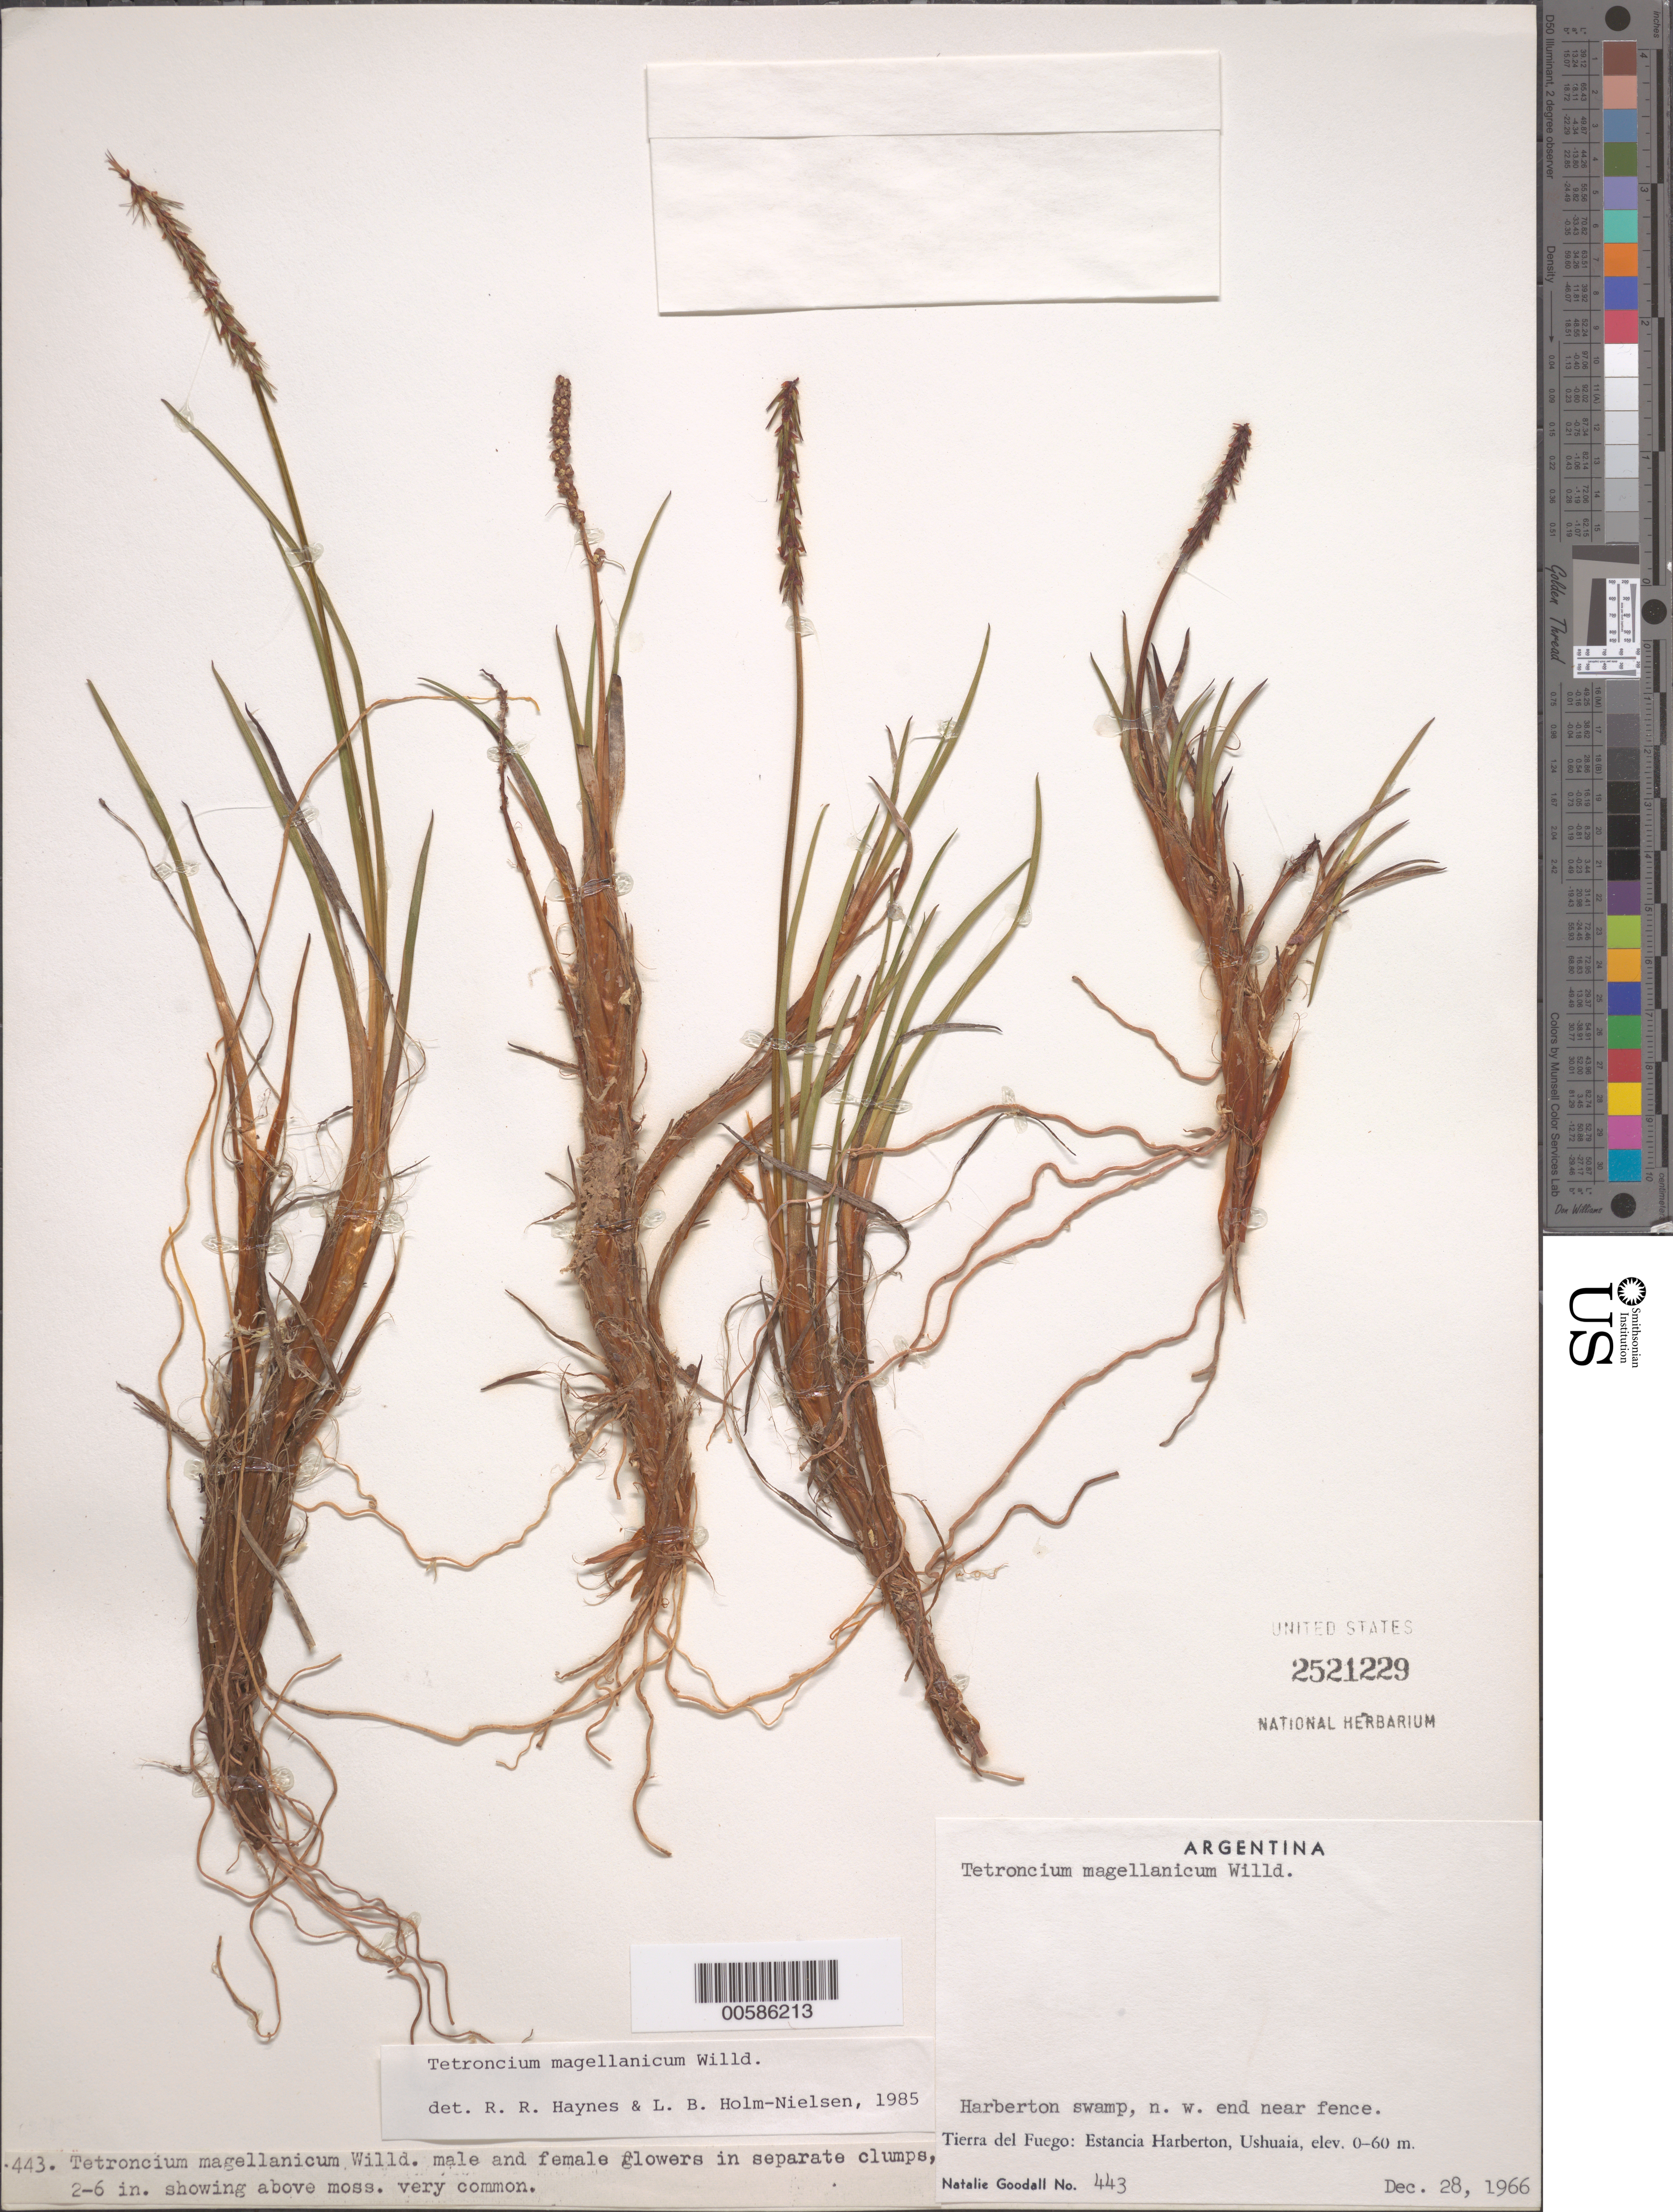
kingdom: Plantae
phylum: Tracheophyta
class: Liliopsida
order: Alismatales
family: Juncaginaceae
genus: Tetroncium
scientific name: Tetroncium magellanicum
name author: Willd.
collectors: R. Goodall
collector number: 443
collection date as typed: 28 Dec 1966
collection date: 1966-12-28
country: Argentina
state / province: Tierra del Fuego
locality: Tierra del Fuego, Harberton, Ushuaia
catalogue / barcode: US 2521229